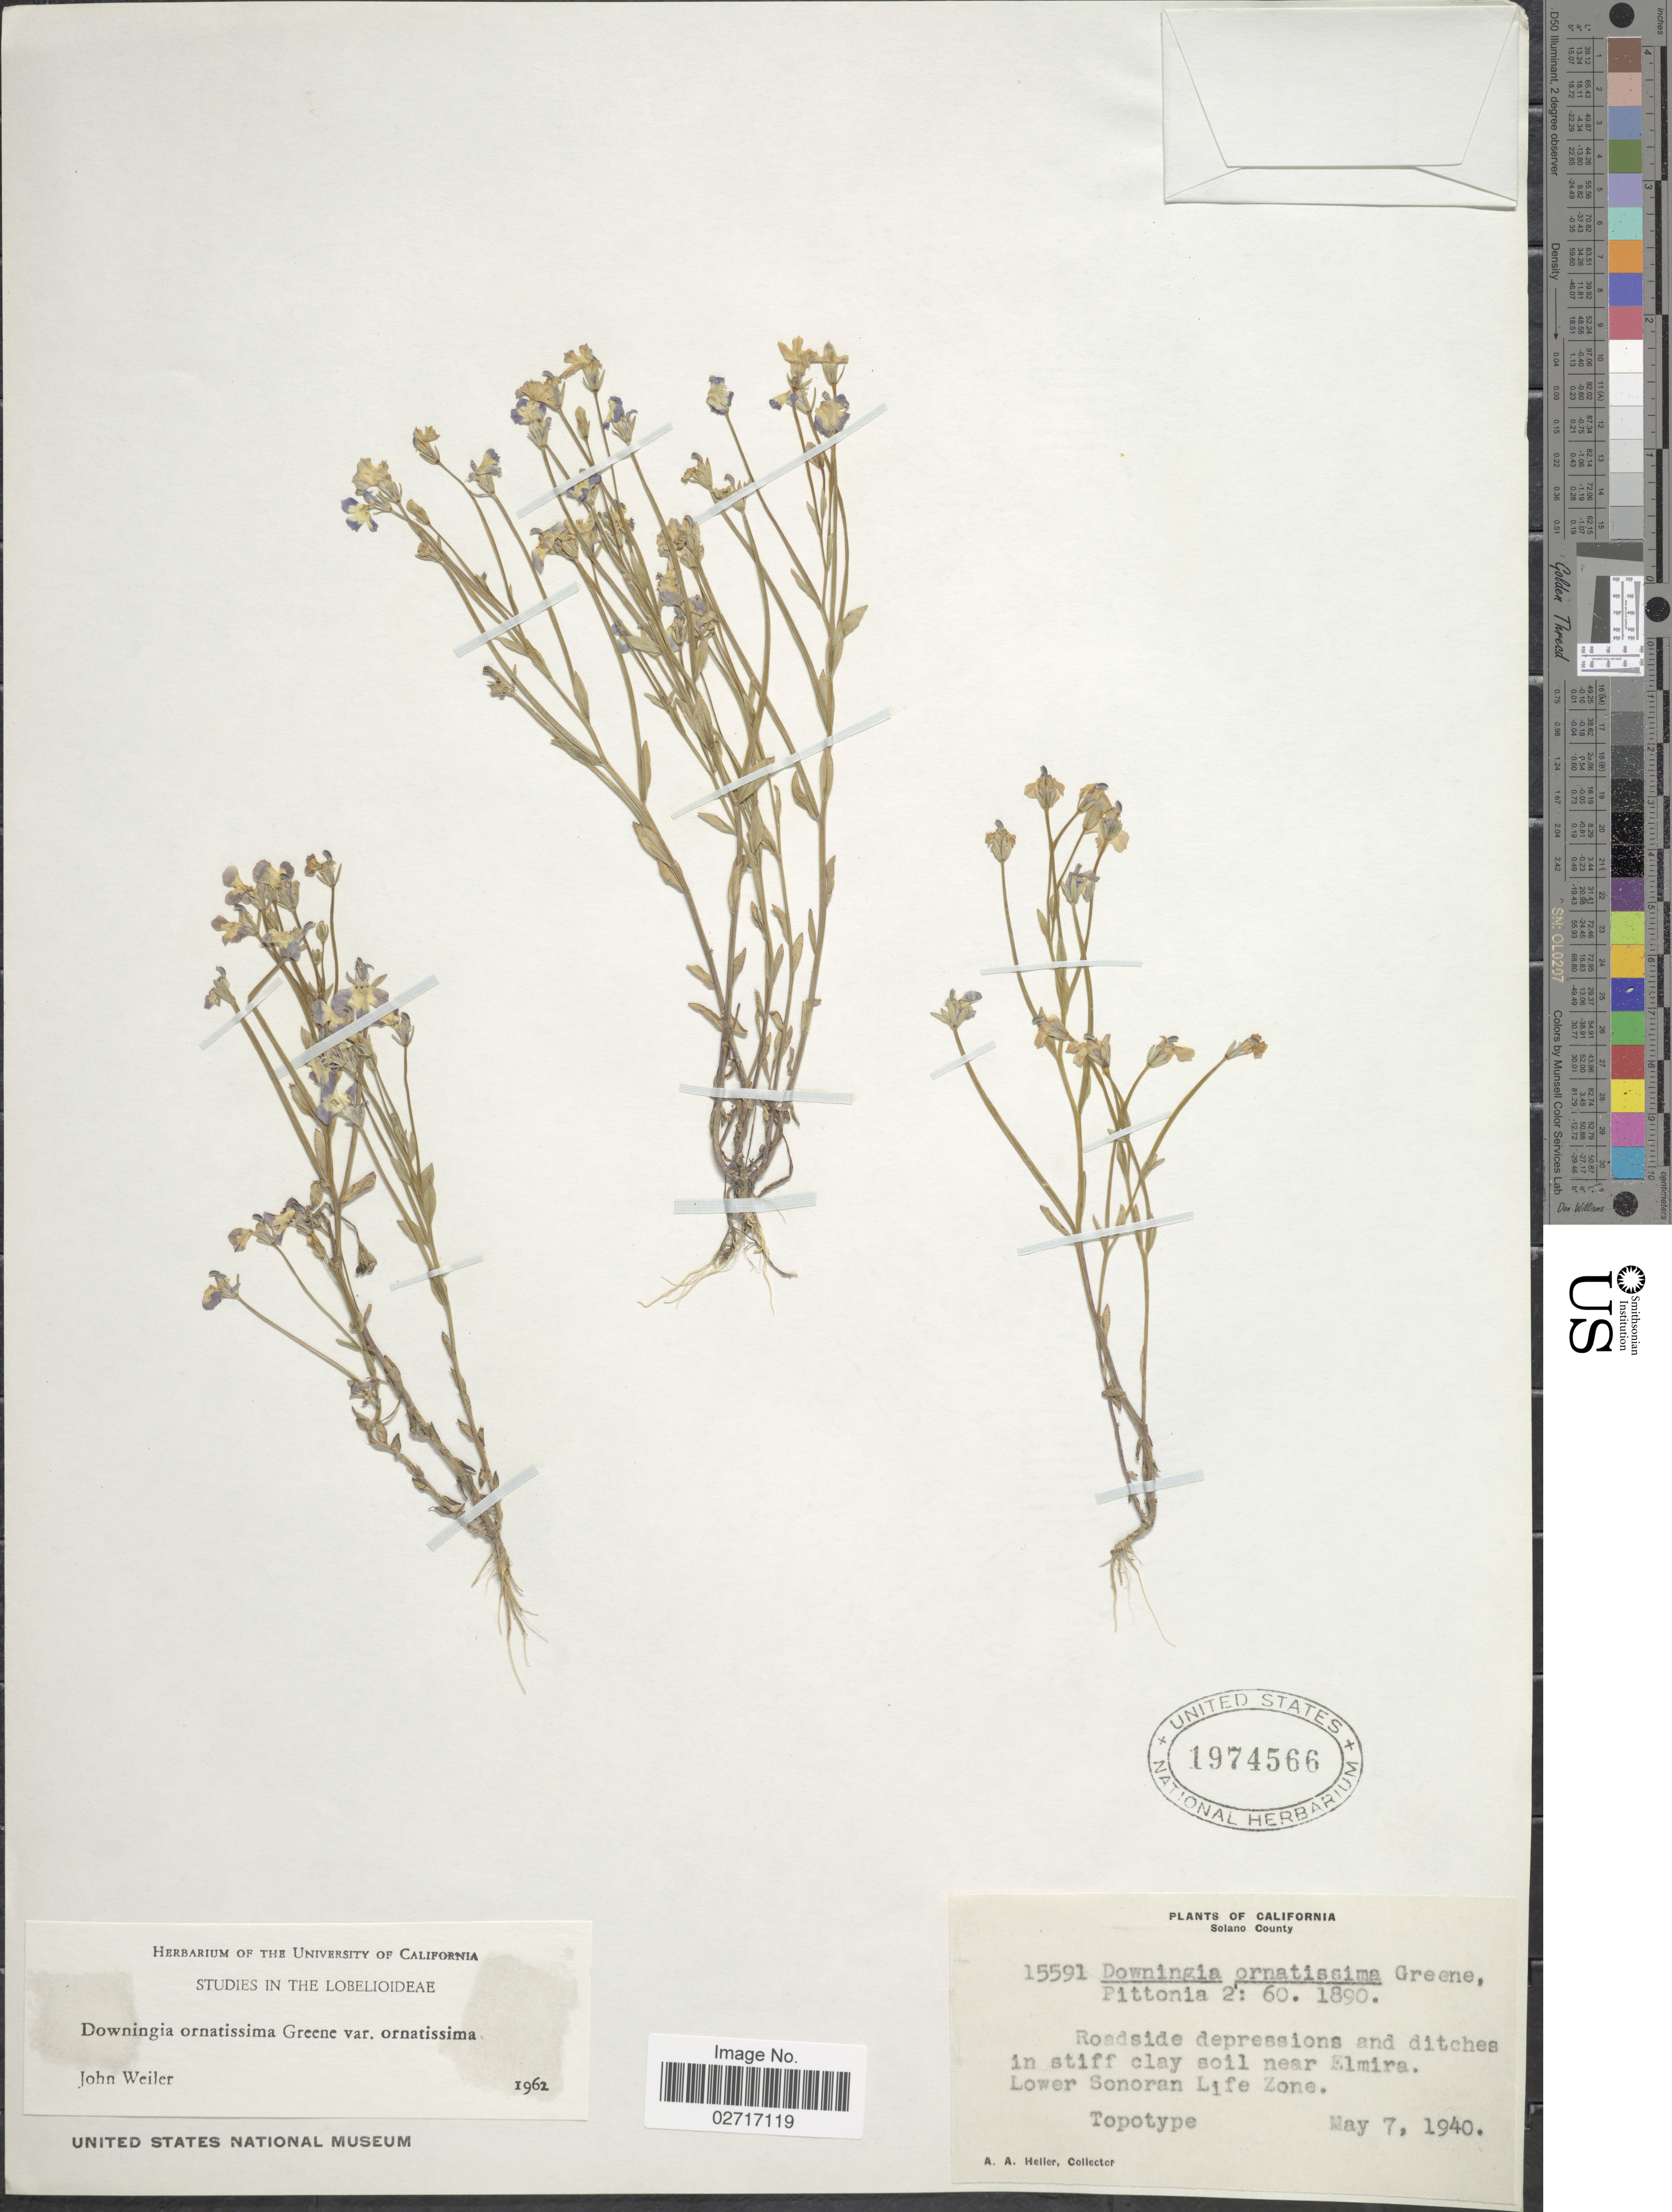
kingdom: Plantae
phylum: Tracheophyta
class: Magnoliopsida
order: Asterales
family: Campanulaceae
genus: Downingia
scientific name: Downingia ornatissima var. ornatissima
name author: Greene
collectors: A. A. Heller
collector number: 15591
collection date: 1940-05-07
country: United States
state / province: California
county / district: Solano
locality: Solano County. Roadside depressions and ditched in stiff clay soil near Elmira. Lower Sonoran Life Zone.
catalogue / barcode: US 1974566